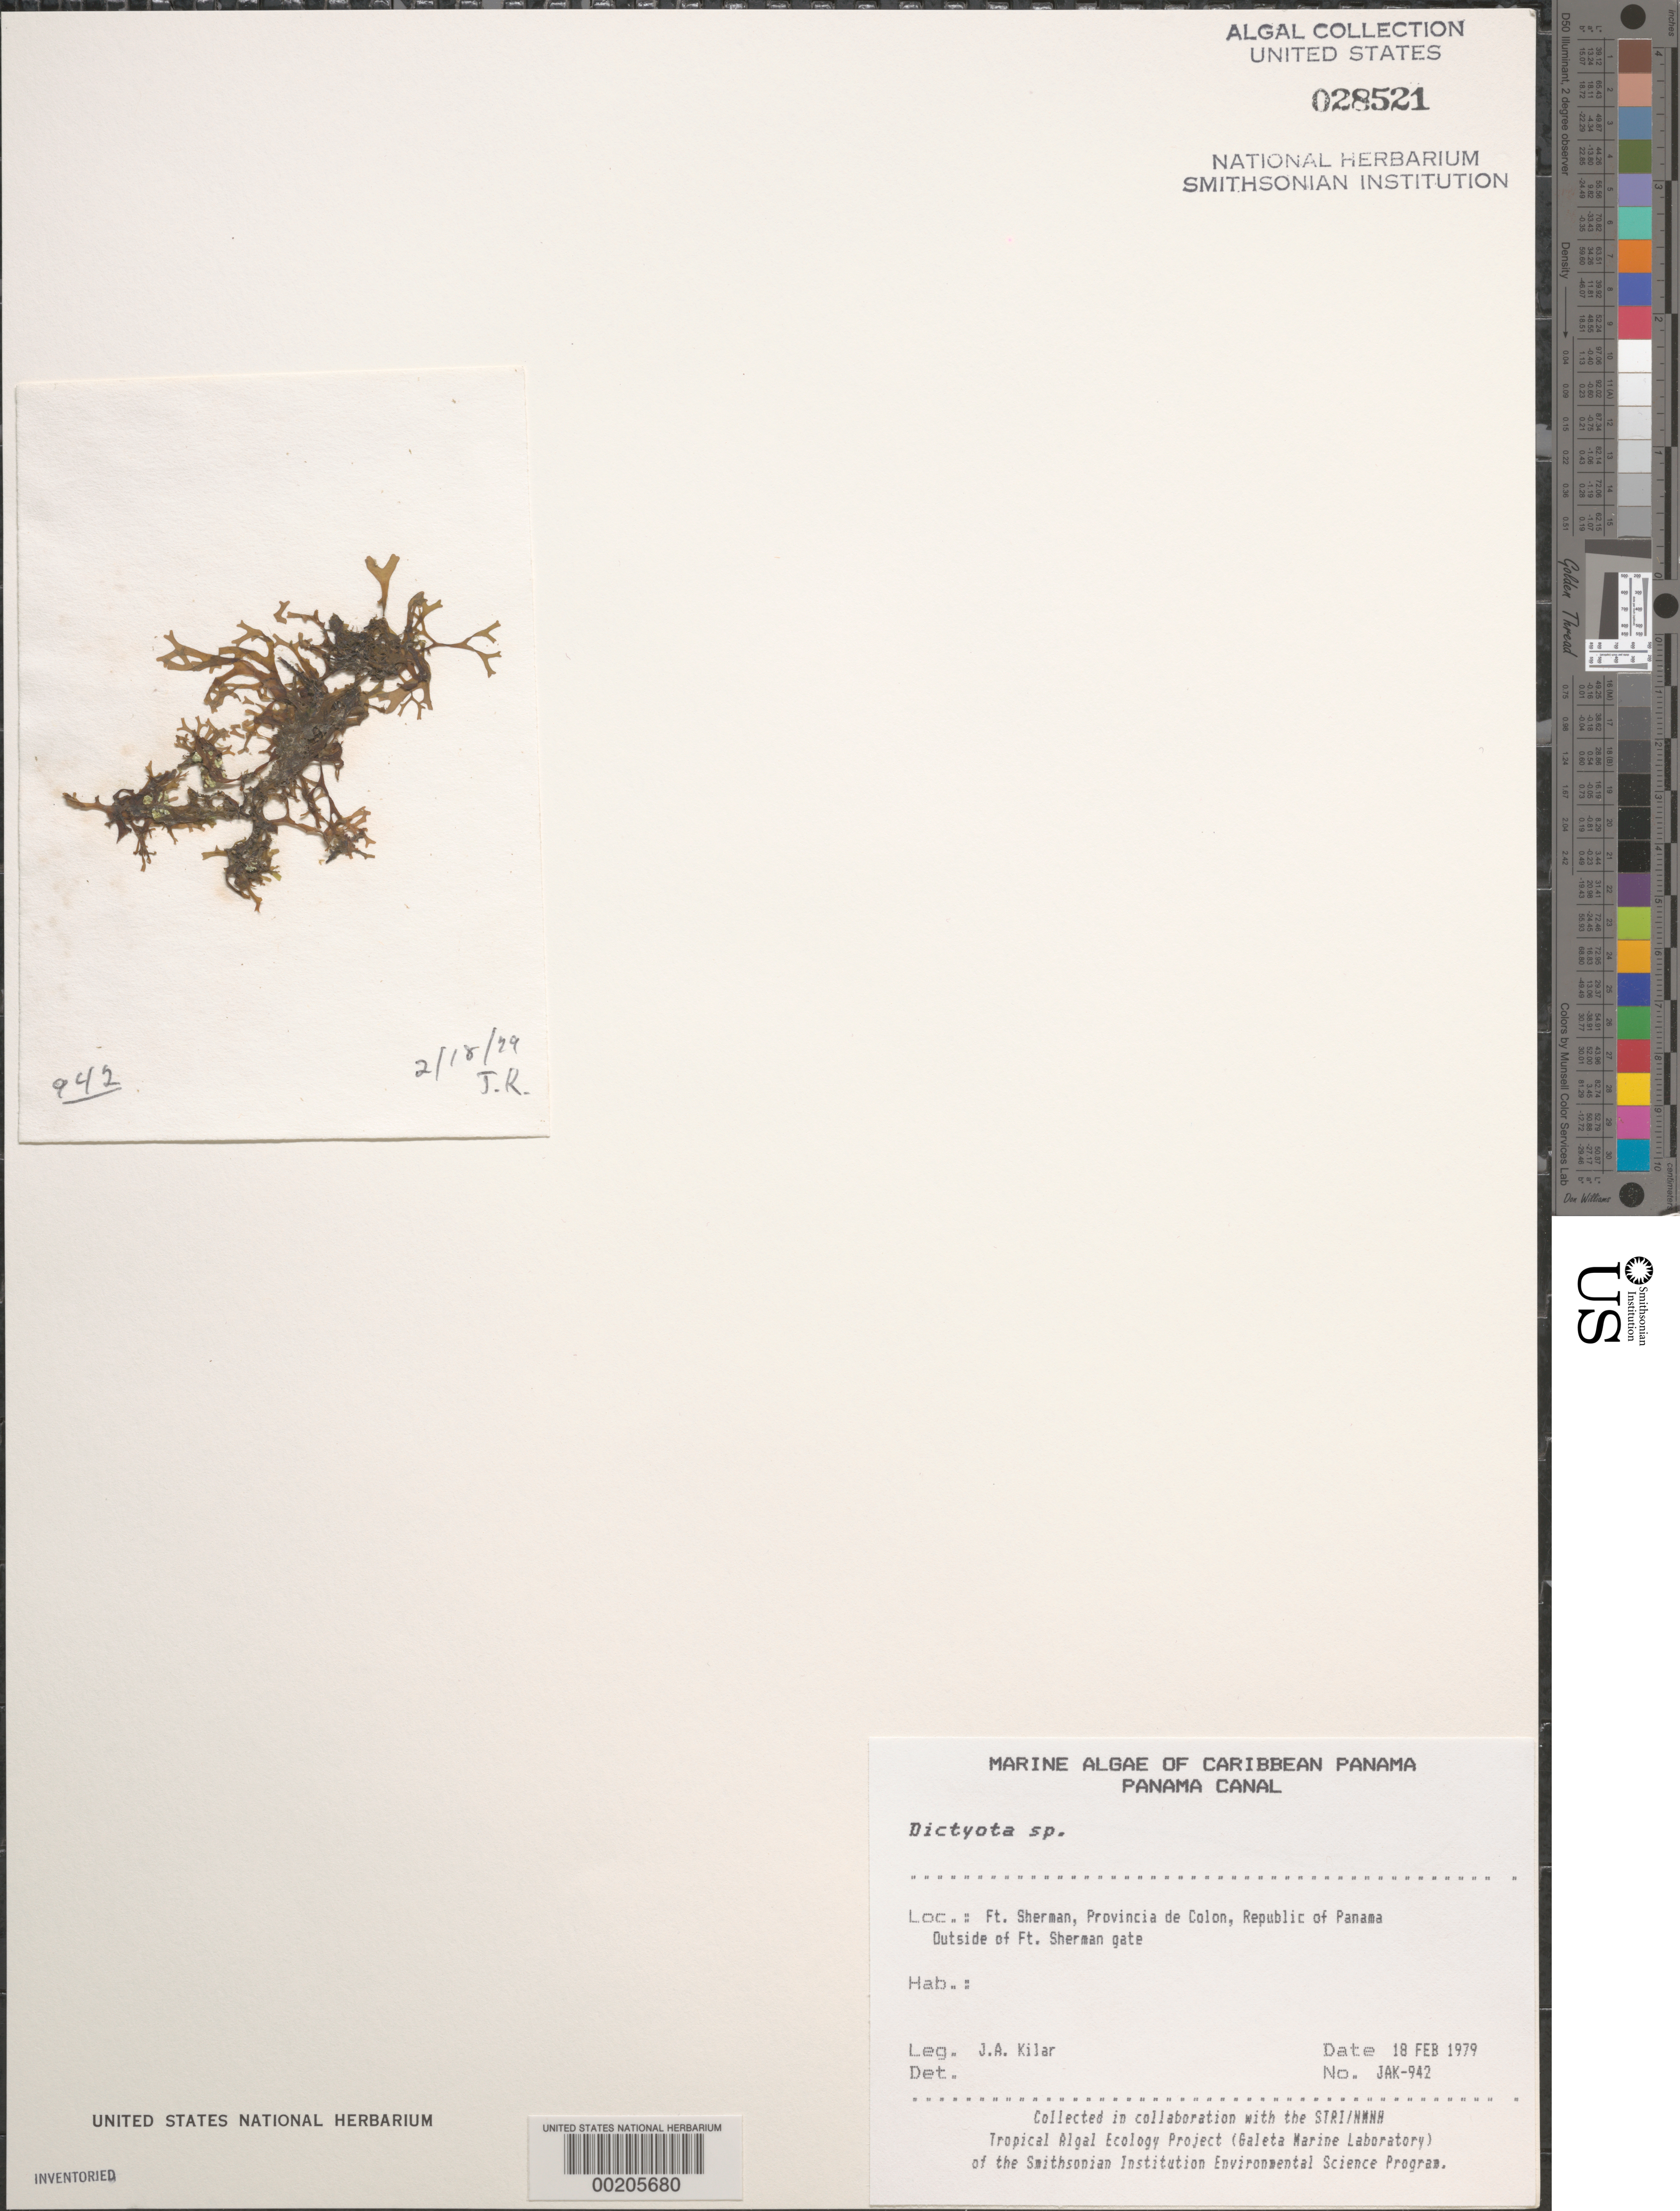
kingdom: Chromista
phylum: Ochrophyta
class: Phaeophyceae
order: Dictyotales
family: Dictyotaceae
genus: Dictyota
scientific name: Dictyota sp.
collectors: J. A. Kilar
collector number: JAK-942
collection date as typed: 18 Feb 1979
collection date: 1979-02-18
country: Panama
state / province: Colón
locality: Fort Sherman, Panama Canal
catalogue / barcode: US 28521